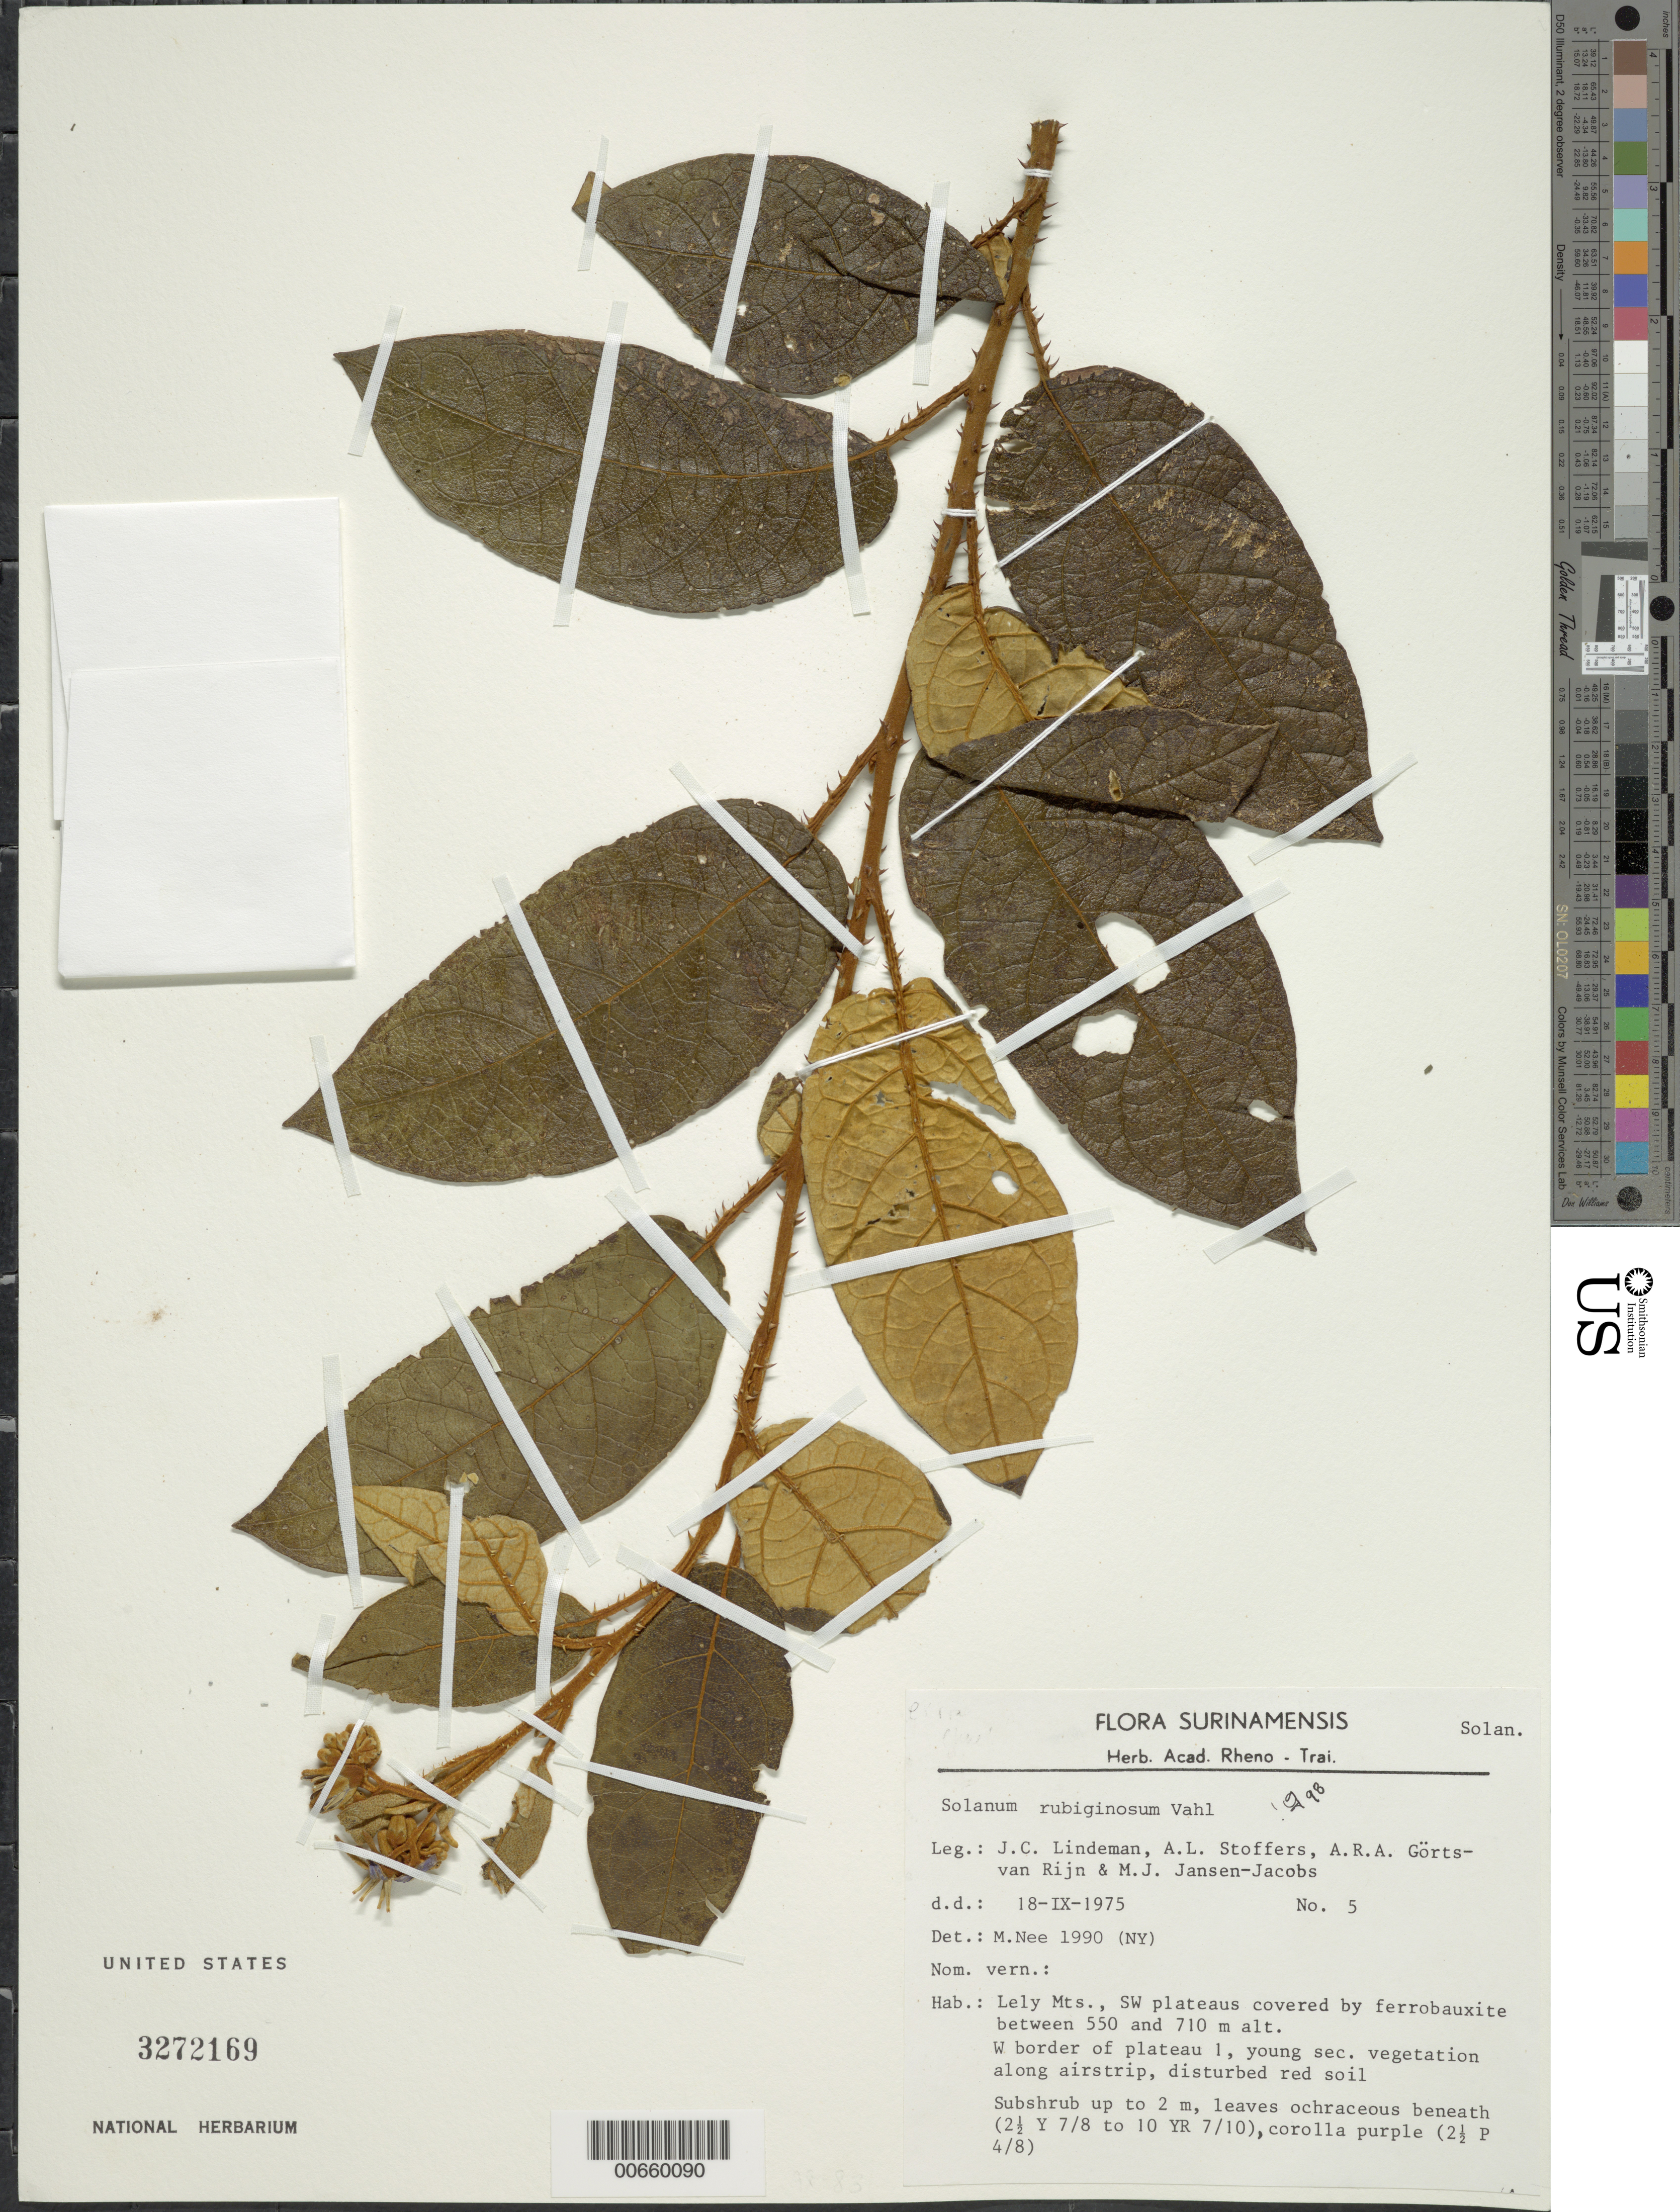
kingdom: Plantae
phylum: Tracheophyta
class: Magnoliopsida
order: Solanales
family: Solanaceae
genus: Solanum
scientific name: Solanum rubiginosum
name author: Vahl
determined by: Nee, Michael H.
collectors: J. C. Lindeman, A. Stoffers, A. .R. A. Görts-van Rijn & M. J. Jansen-Jacobs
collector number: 75-5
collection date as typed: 9 Sep 1975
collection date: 1975-09-09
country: Suriname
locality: Lely Mts., SW plateaus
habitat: SW plateaus on ferrobauxite.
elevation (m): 550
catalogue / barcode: US 3272169